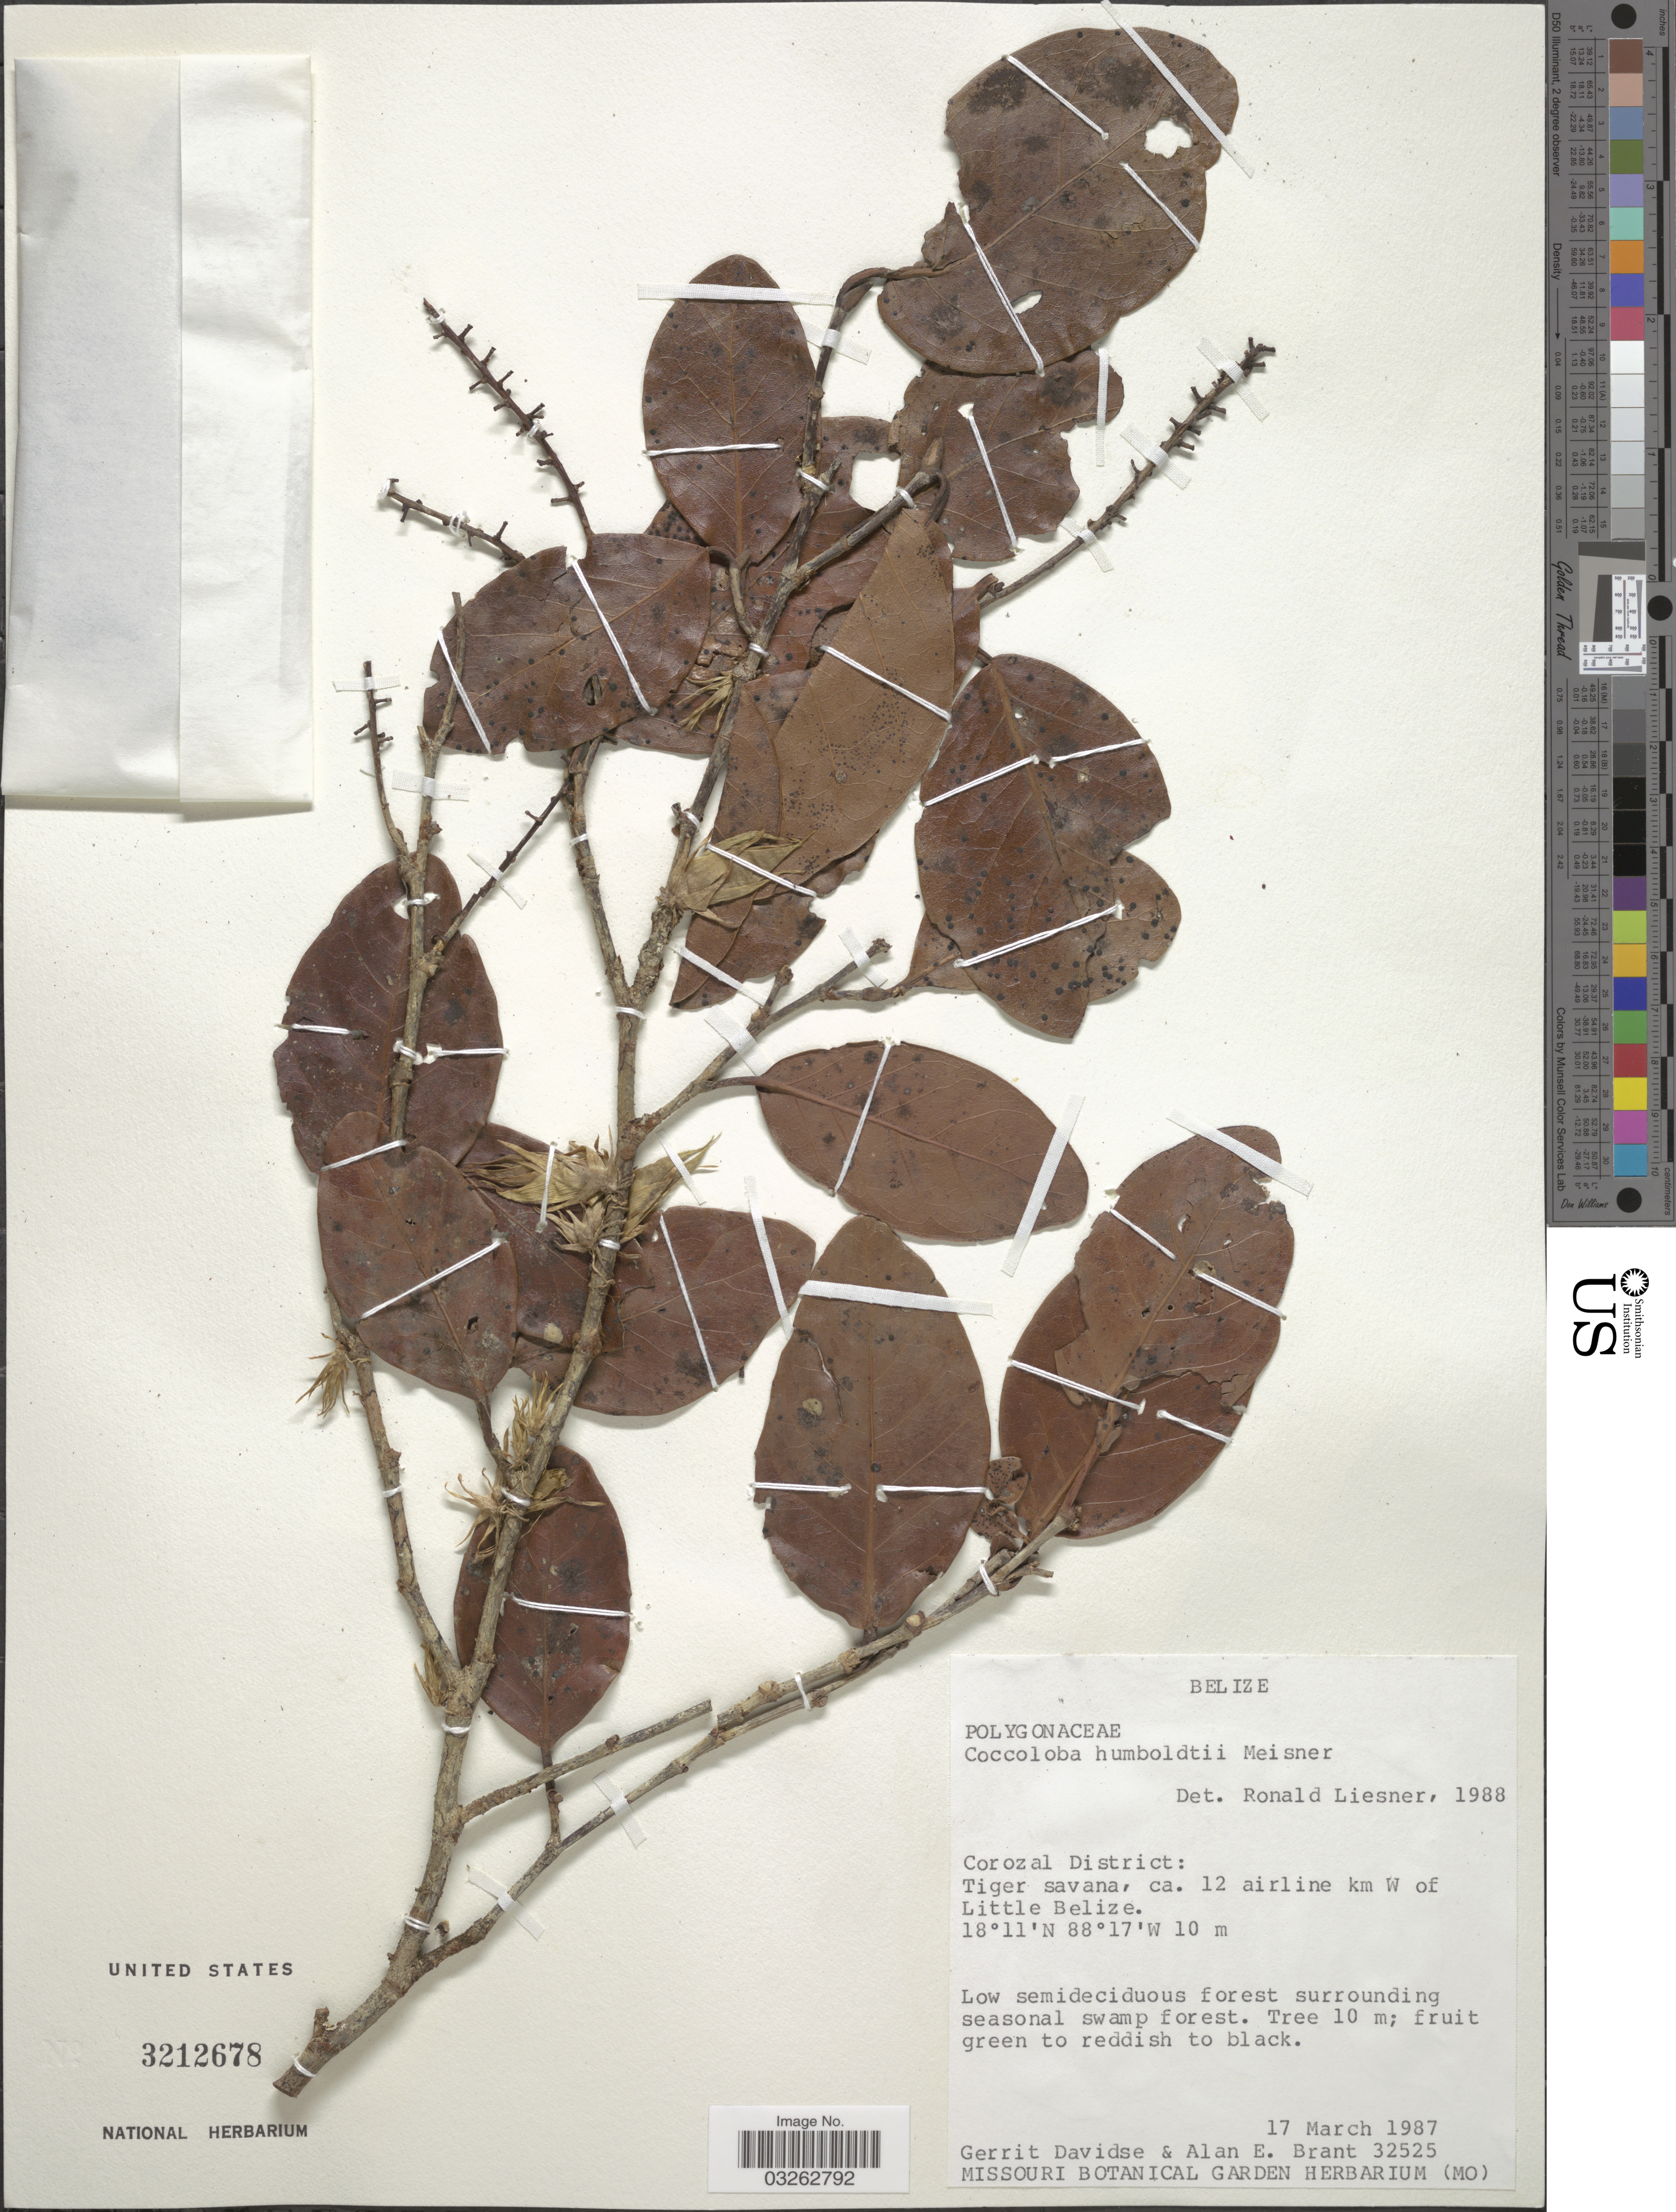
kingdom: Plantae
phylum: Tracheophyta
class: Magnoliopsida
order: Caryophyllales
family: Polygonaceae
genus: Coccoloba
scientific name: Coccoloba humboldtii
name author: Meisn.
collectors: G. Davidse & A. Brant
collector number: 32525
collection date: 1987-03-17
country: Belize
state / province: Corozal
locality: Corozal District: Tiger savana, ca. 12 airline km W of Little Belize.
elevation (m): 10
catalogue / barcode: US 3212678